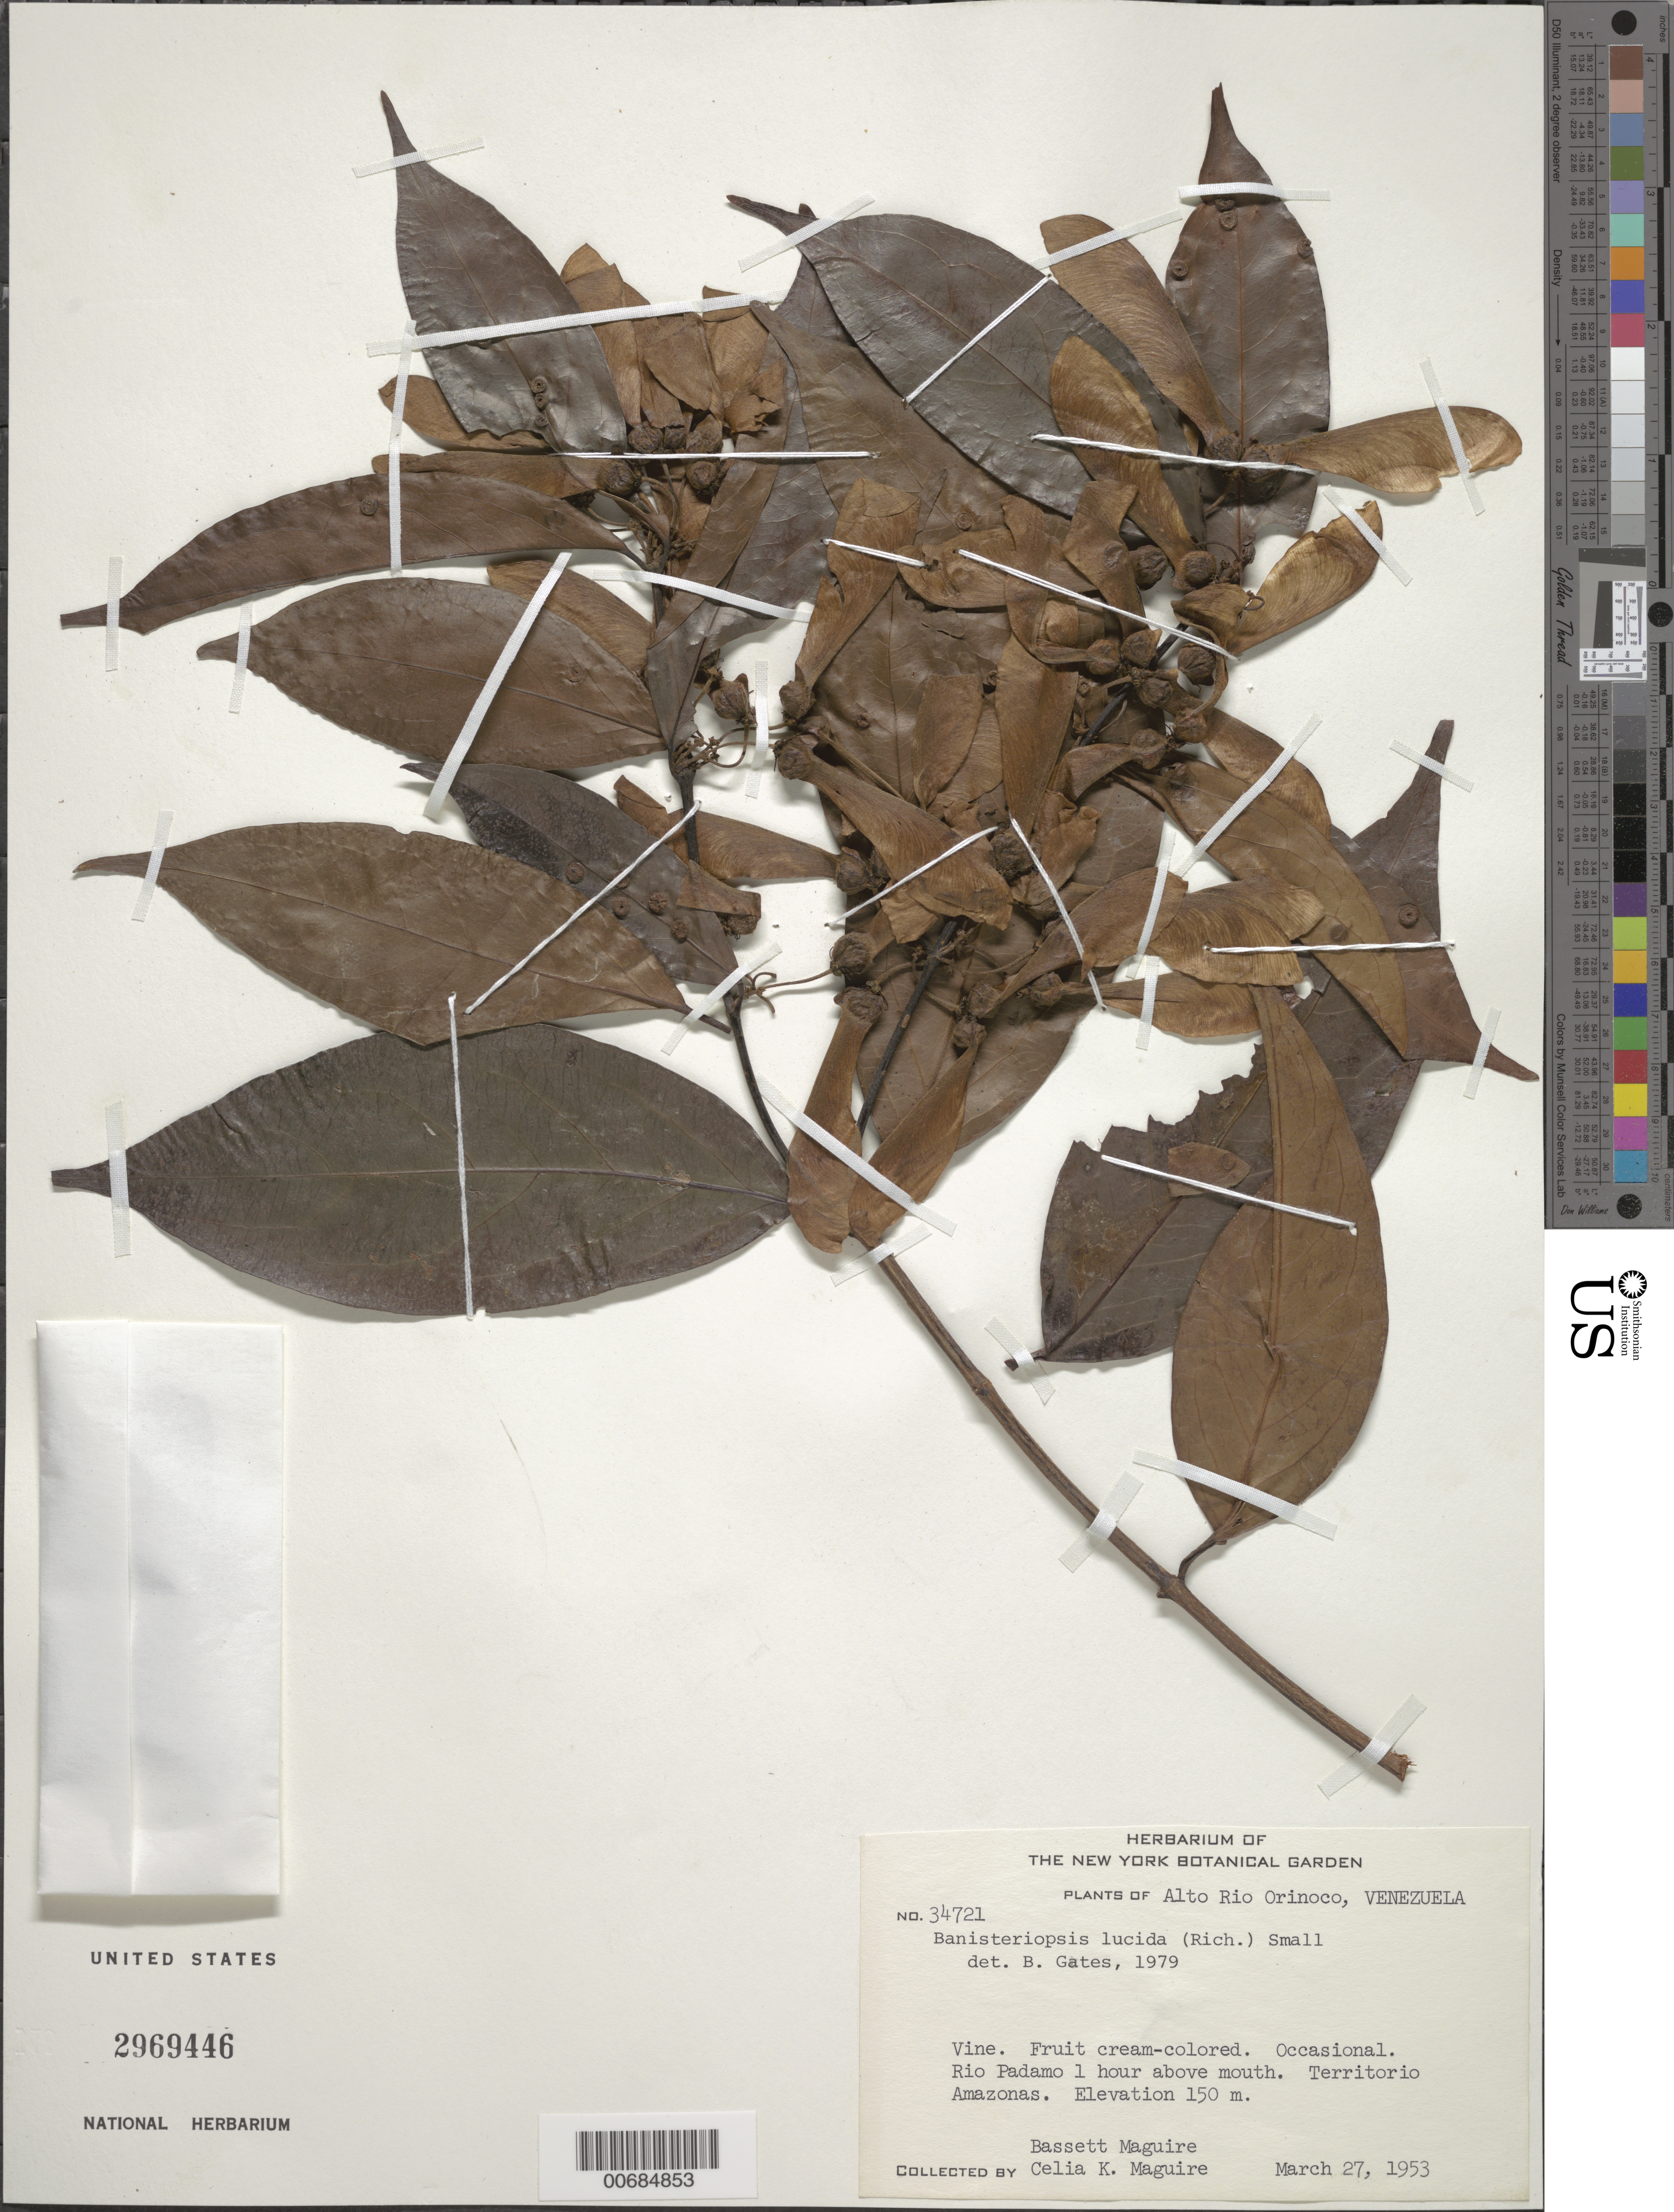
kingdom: Plantae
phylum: Tracheophyta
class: Magnoliopsida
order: Malpighiales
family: Malpighiaceae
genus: Banisteriopsis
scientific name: Banisteriopsis lucida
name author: (Rich.) Small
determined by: Gates, B.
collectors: B. Maguire & C. K. Maguire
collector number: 34721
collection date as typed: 27-Mar-53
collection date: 1953-03-27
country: Venezuela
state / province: Amazonas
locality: Alto Río Orinoco, Río Padamo, 1 hour above mouth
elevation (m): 150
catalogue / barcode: US 2969446